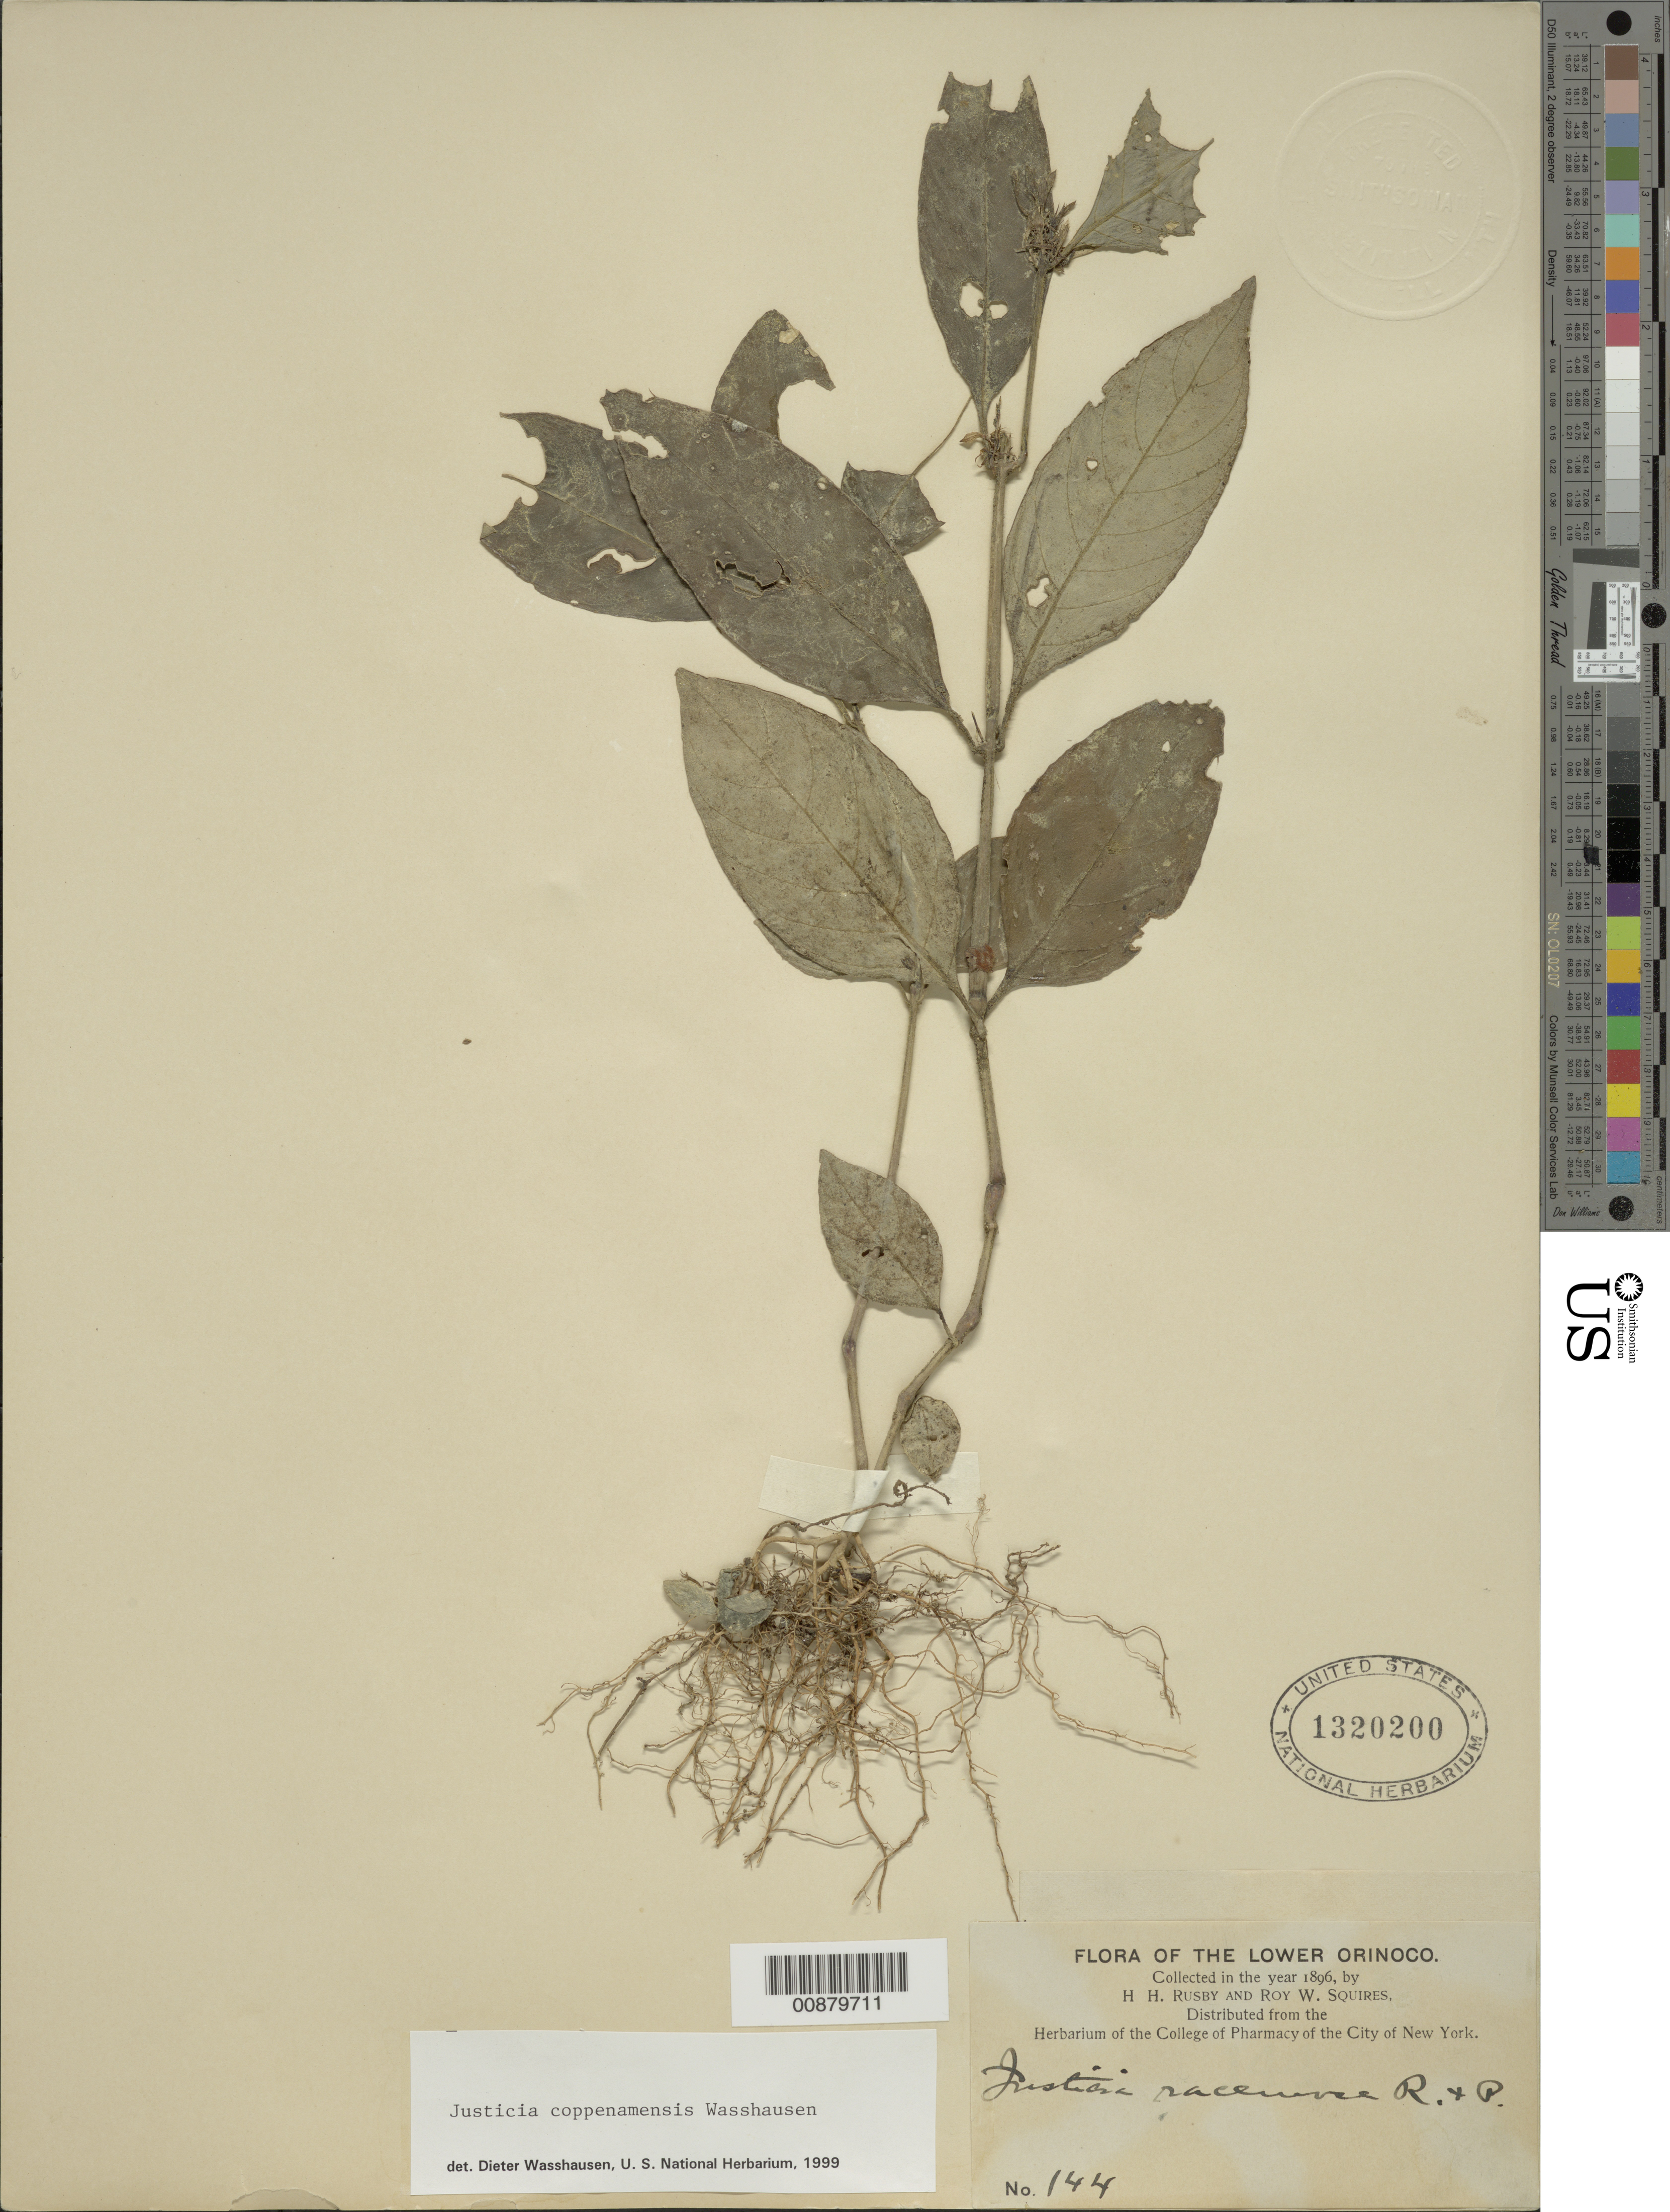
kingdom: Plantae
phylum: Tracheophyta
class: Magnoliopsida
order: Lamiales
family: Acanthaceae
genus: Justicia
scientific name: Justicia coppenamensis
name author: Wassh.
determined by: Wasshausen, Dieter C., (BOT), Smithsonian Institution - National Museum of Natural History (UNITED STATES)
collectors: H. H. Rusby & R. Squires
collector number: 144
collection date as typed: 1896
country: Venezuela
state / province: Delta Amacuro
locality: Lower Orinoco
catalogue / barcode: US 1320200